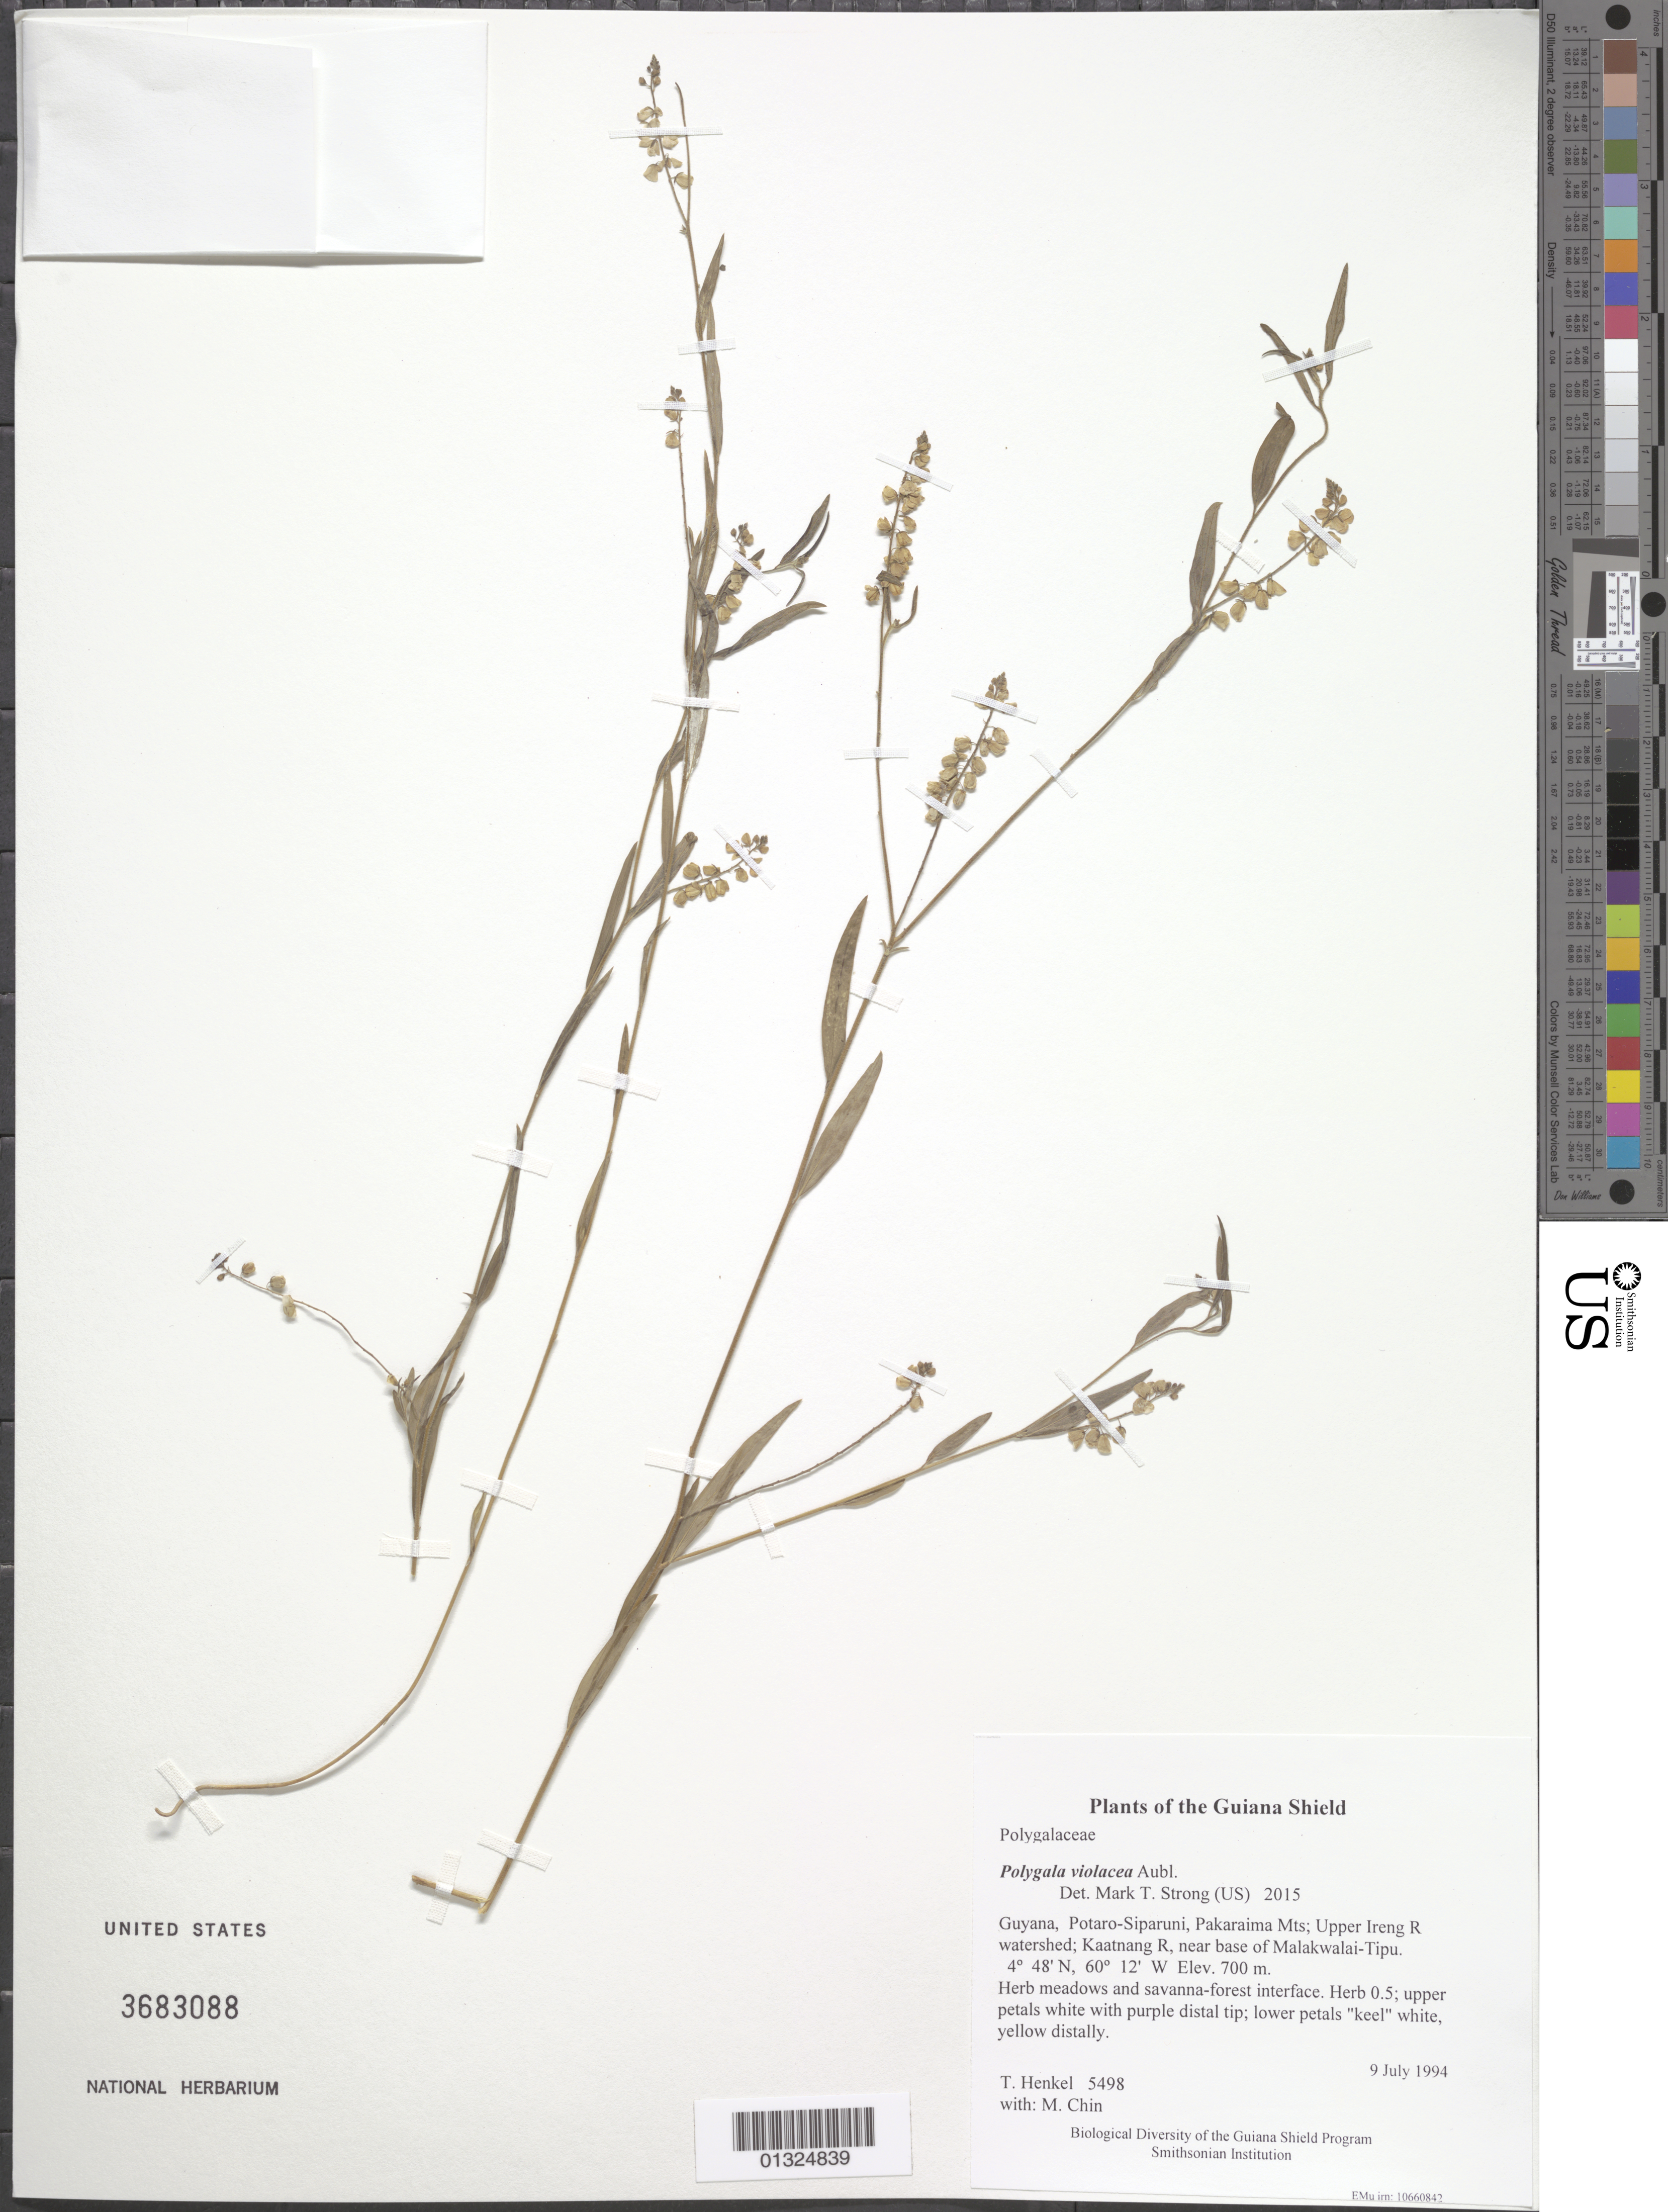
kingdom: Plantae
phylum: Tracheophyta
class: Magnoliopsida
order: Fabales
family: Polygalaceae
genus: Asemeia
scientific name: Asemeia violacea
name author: (Aubl.) J.F.B. Pastore & J.R. Abbott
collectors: T. Henkel & M. Chin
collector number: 5498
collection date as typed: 9 July 1994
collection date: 1994-07-09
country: Guyana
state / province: Potaro-Siparuni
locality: Pakaraima Mts; Upper Ireng R watershed; Kaatnang R, near base of Malakwalai-Tipu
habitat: Herb meadows and savanna-forest interface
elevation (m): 700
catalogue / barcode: US 3683088